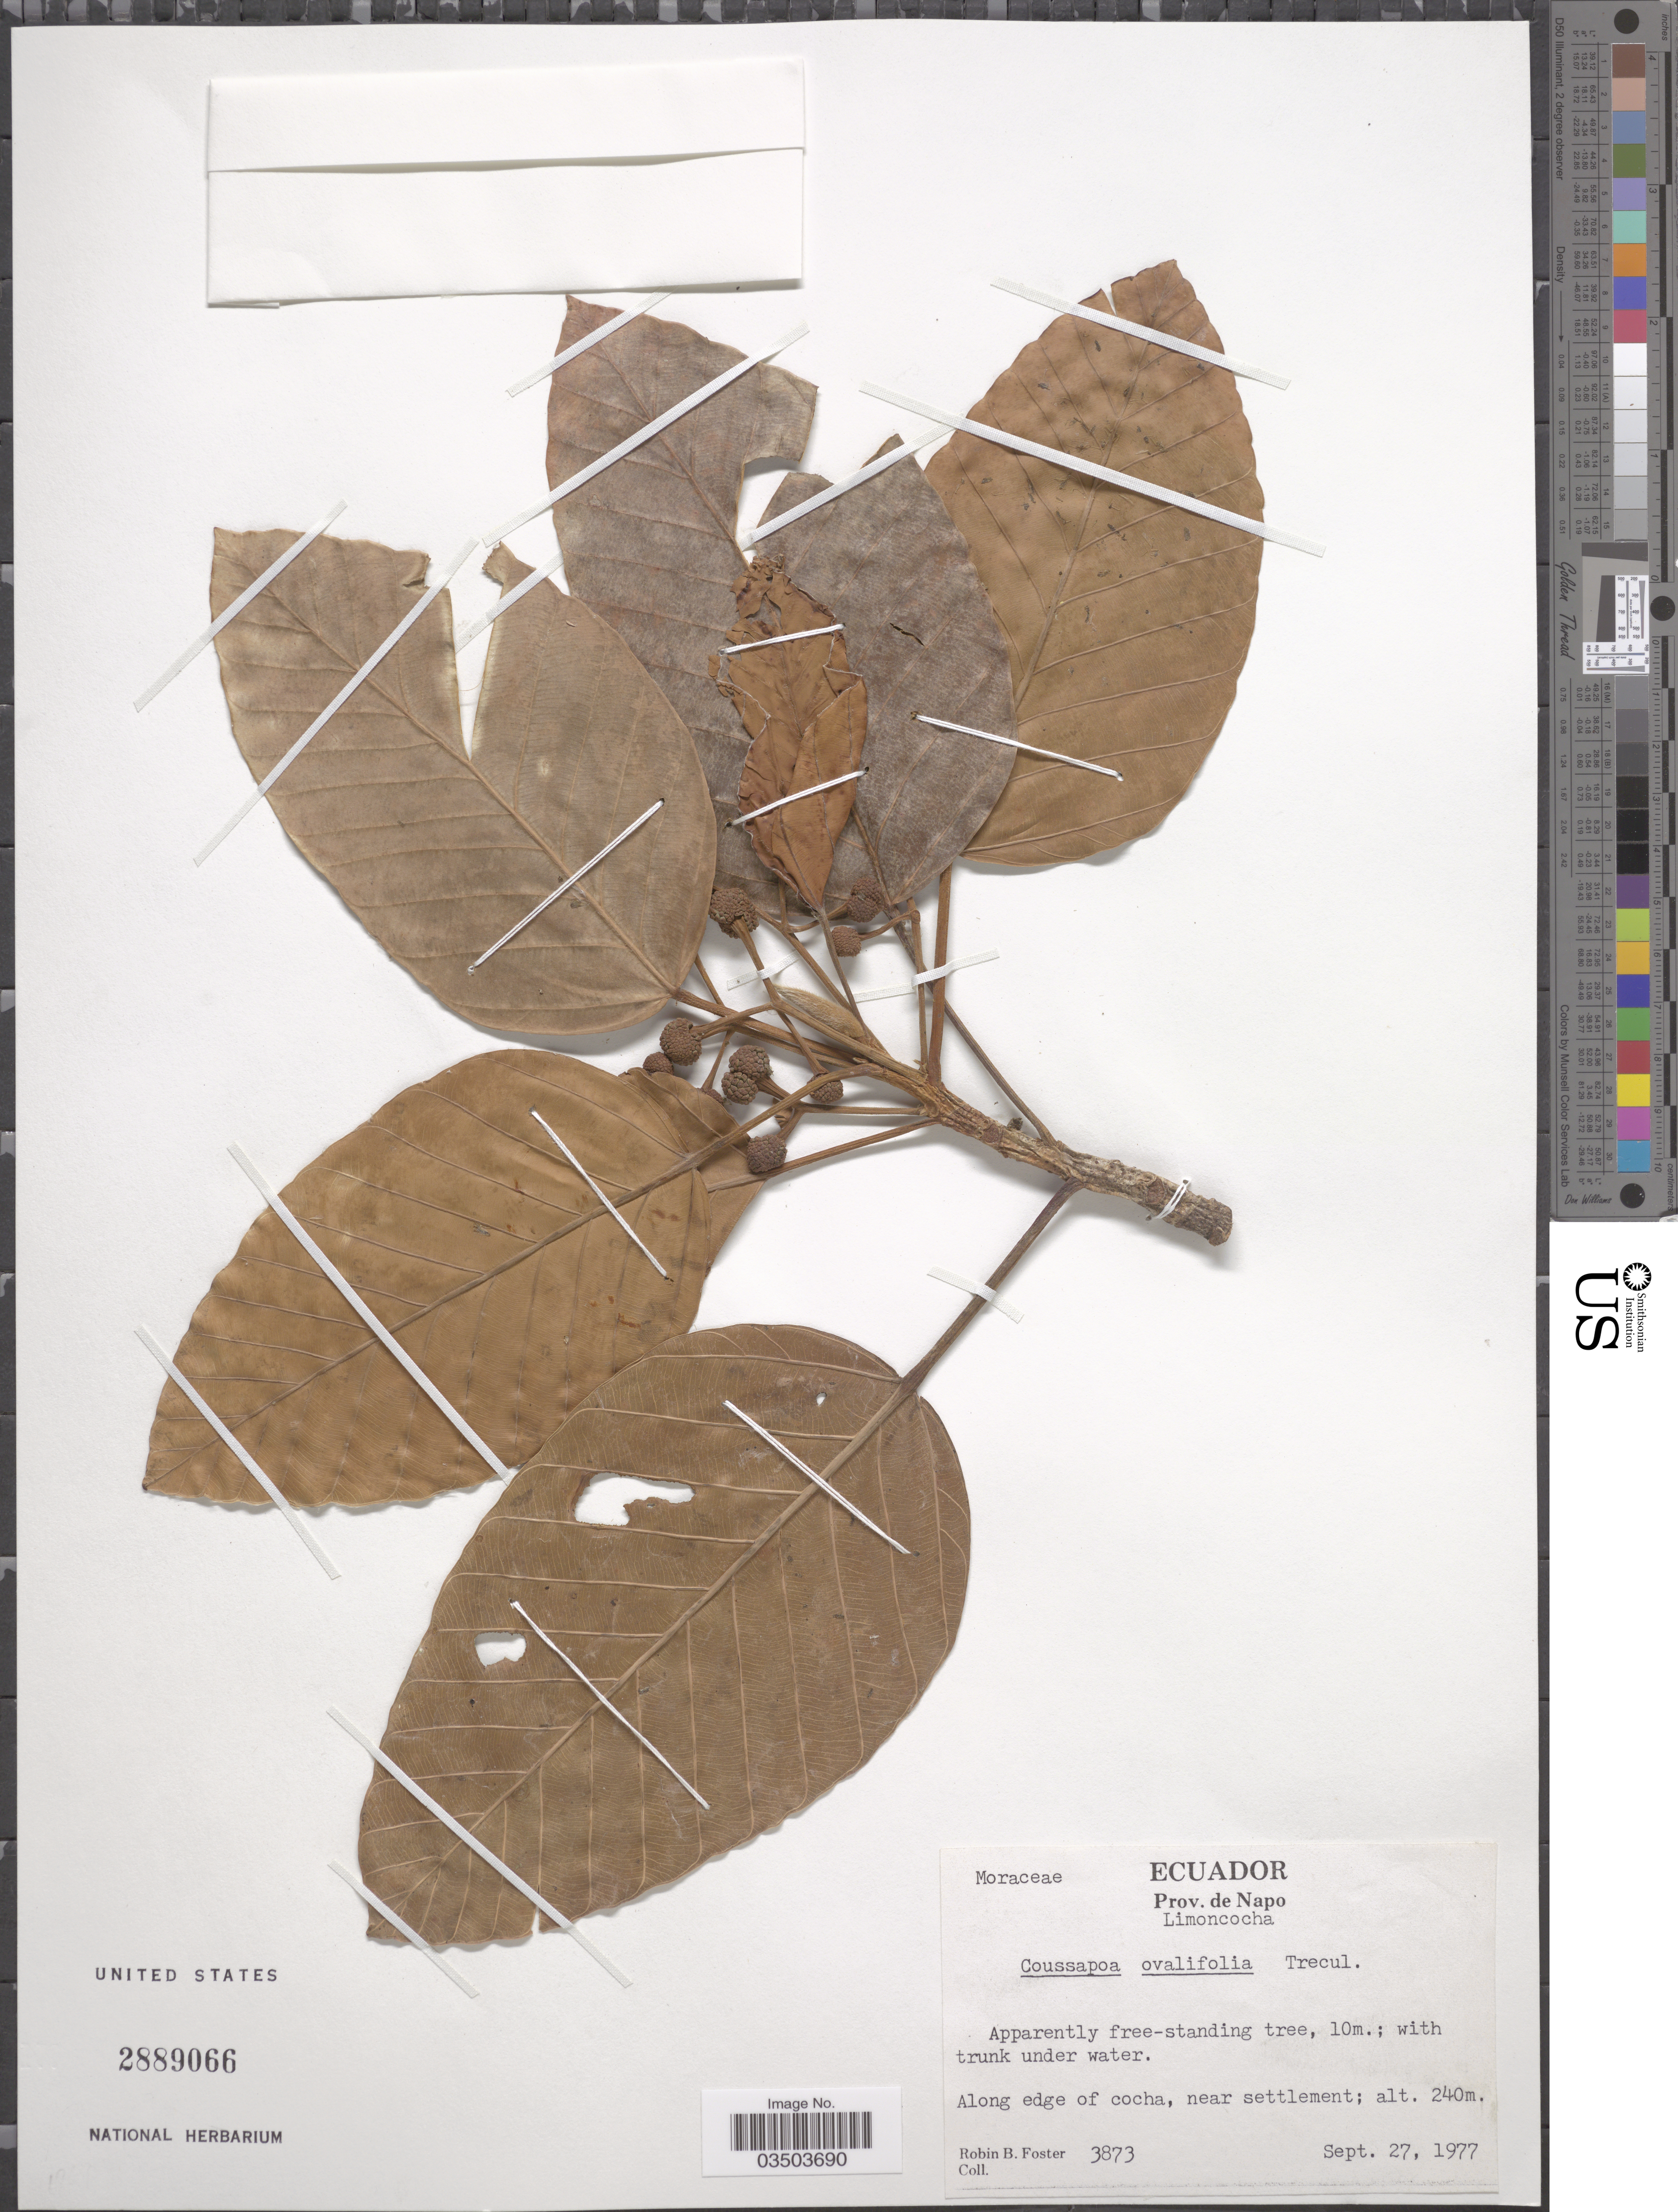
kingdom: Plantae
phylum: Tracheophyta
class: Magnoliopsida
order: Rosales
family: Urticaceae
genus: Coussapoa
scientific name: Coussapoa ovalifolia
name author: Trécul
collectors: R. B. Foster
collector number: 3873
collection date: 1977-09-27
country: Ecuador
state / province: Napo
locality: Along edge of cocha, near settlement.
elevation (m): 240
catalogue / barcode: US 2889066